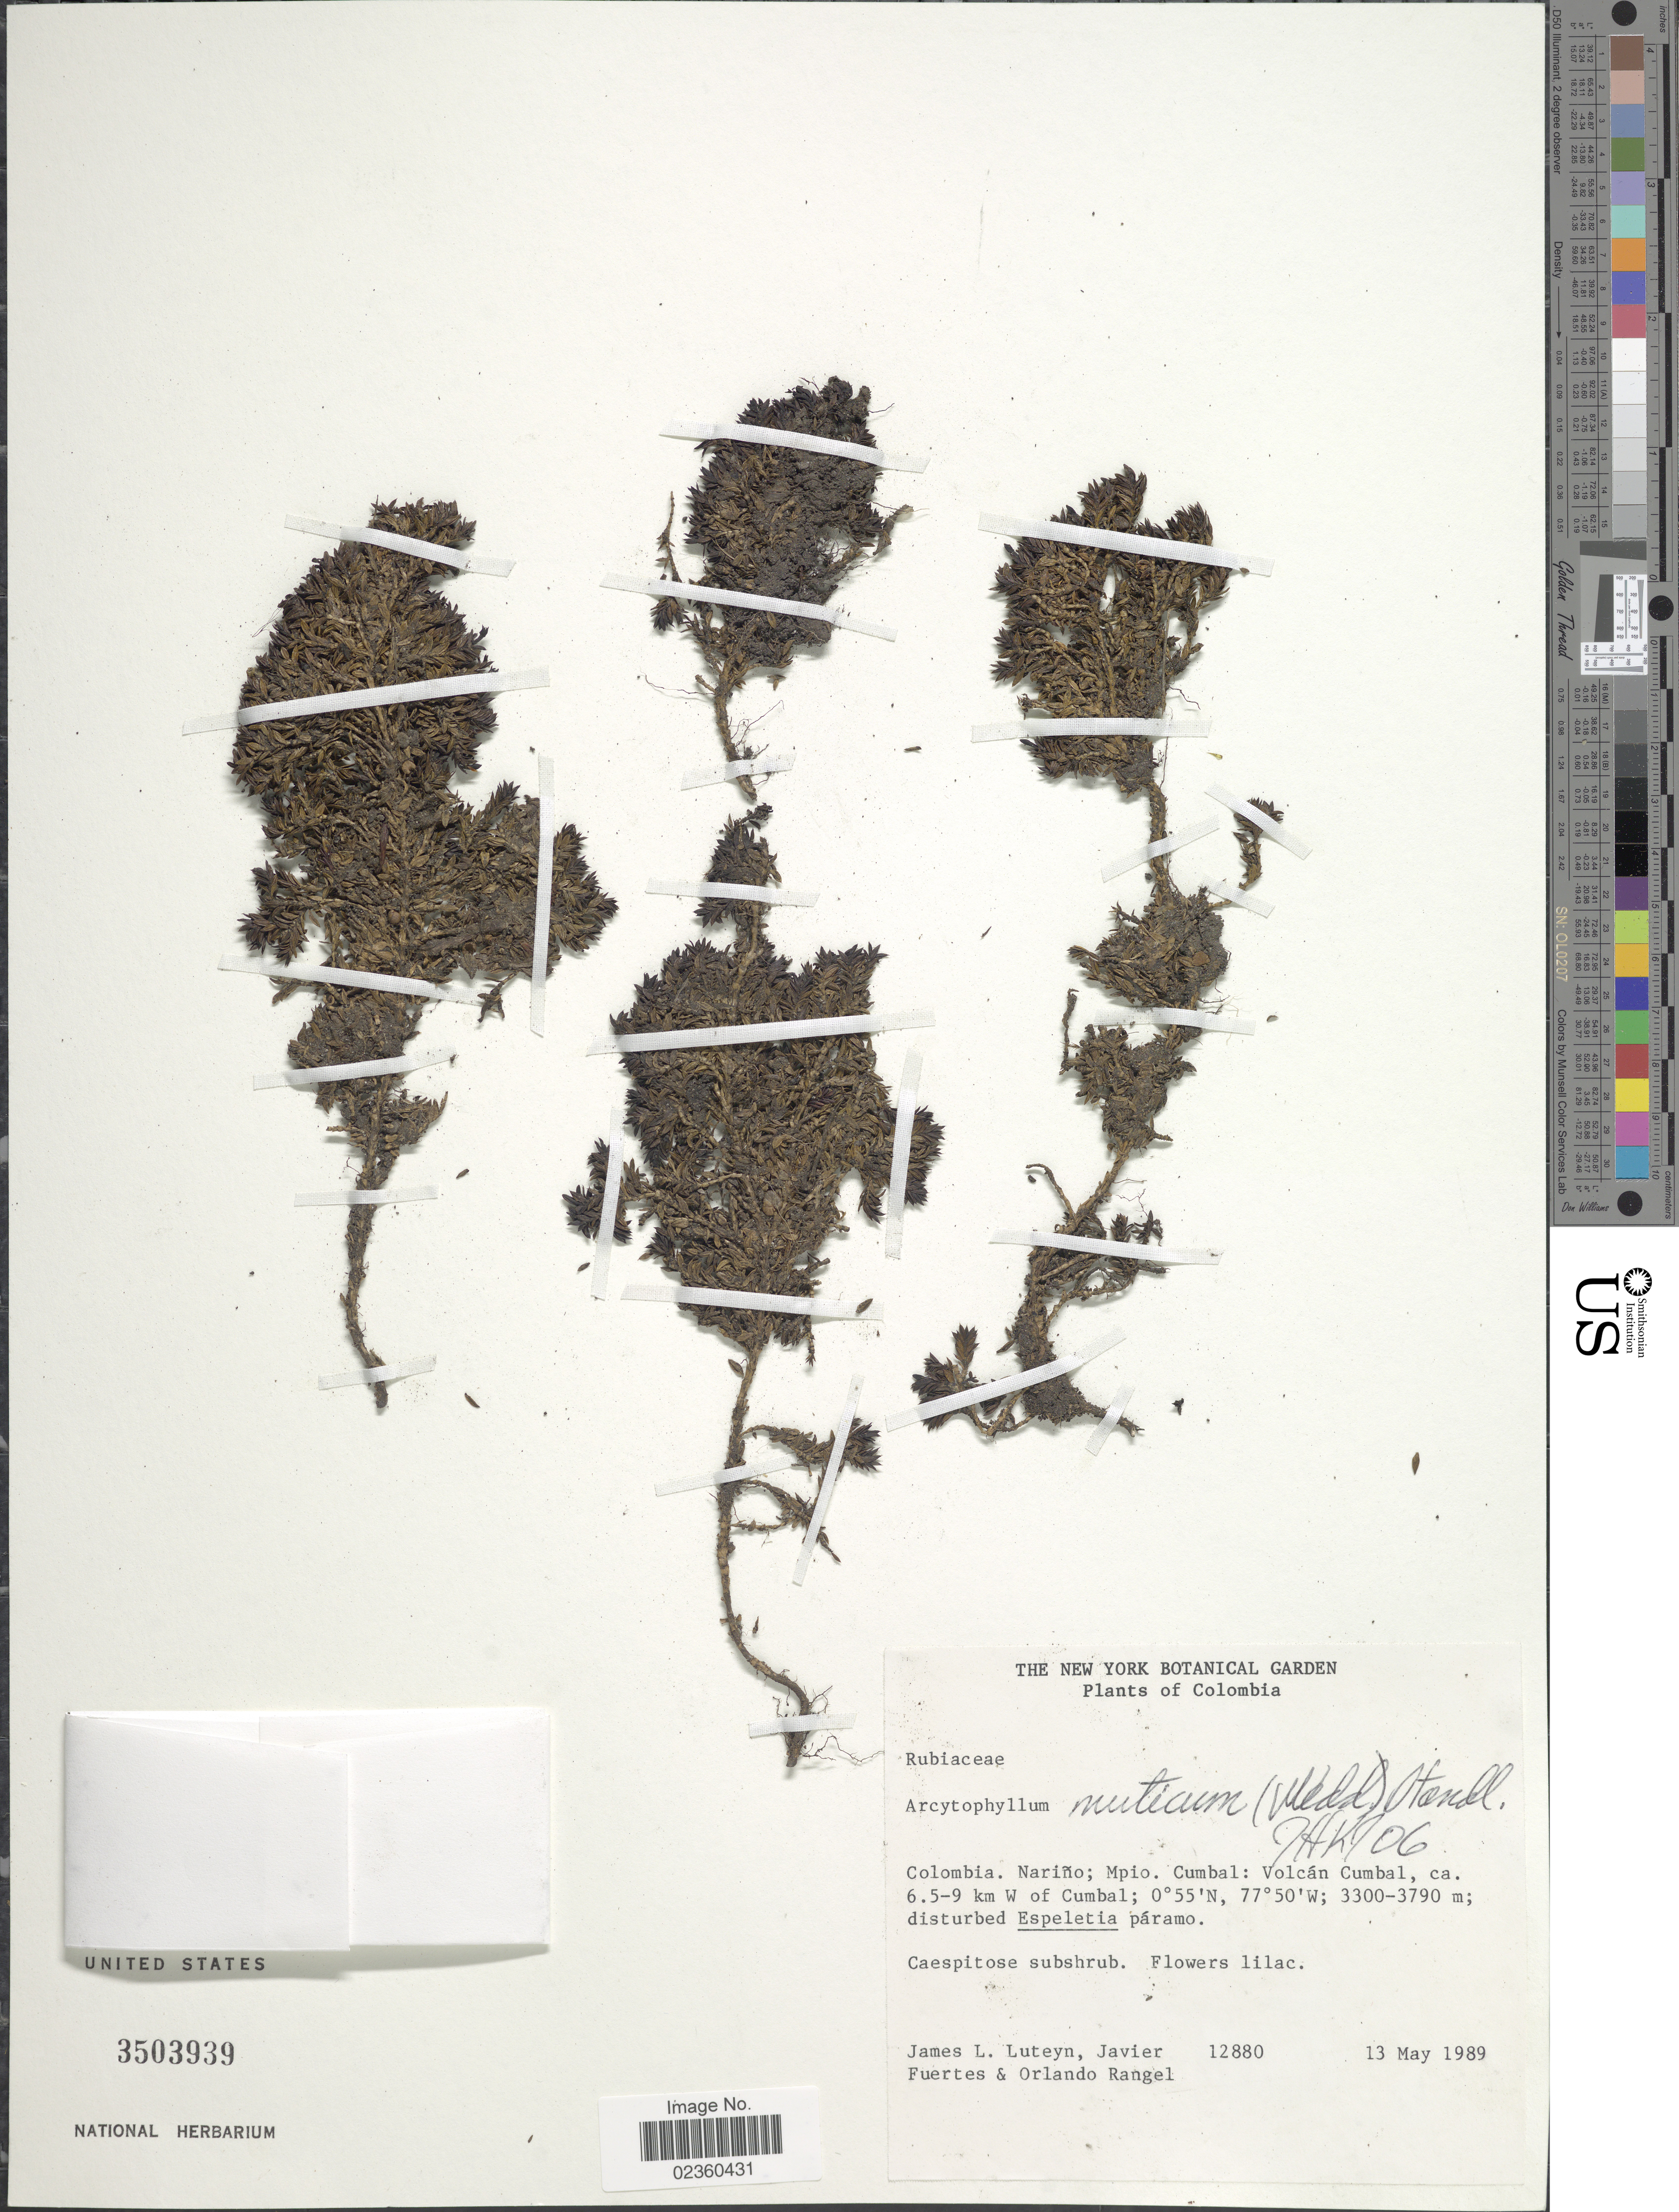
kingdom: Plantae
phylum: Tracheophyta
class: Magnoliopsida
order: Gentianales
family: Rubiaceae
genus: Arcytophyllum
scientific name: Arcytophyllum muticum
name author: (Wedd.) Standl.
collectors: J. L. Luteyn, J. Fuertes & O. Rangel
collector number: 12880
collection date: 1989-05-13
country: Colombia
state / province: Nariño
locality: Mpio. Cumbal: Volcán Cumbal, ca. 6. 5-9 km W of Cumbal; disturbed Espeletia páramo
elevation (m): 3300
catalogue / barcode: US 3503939